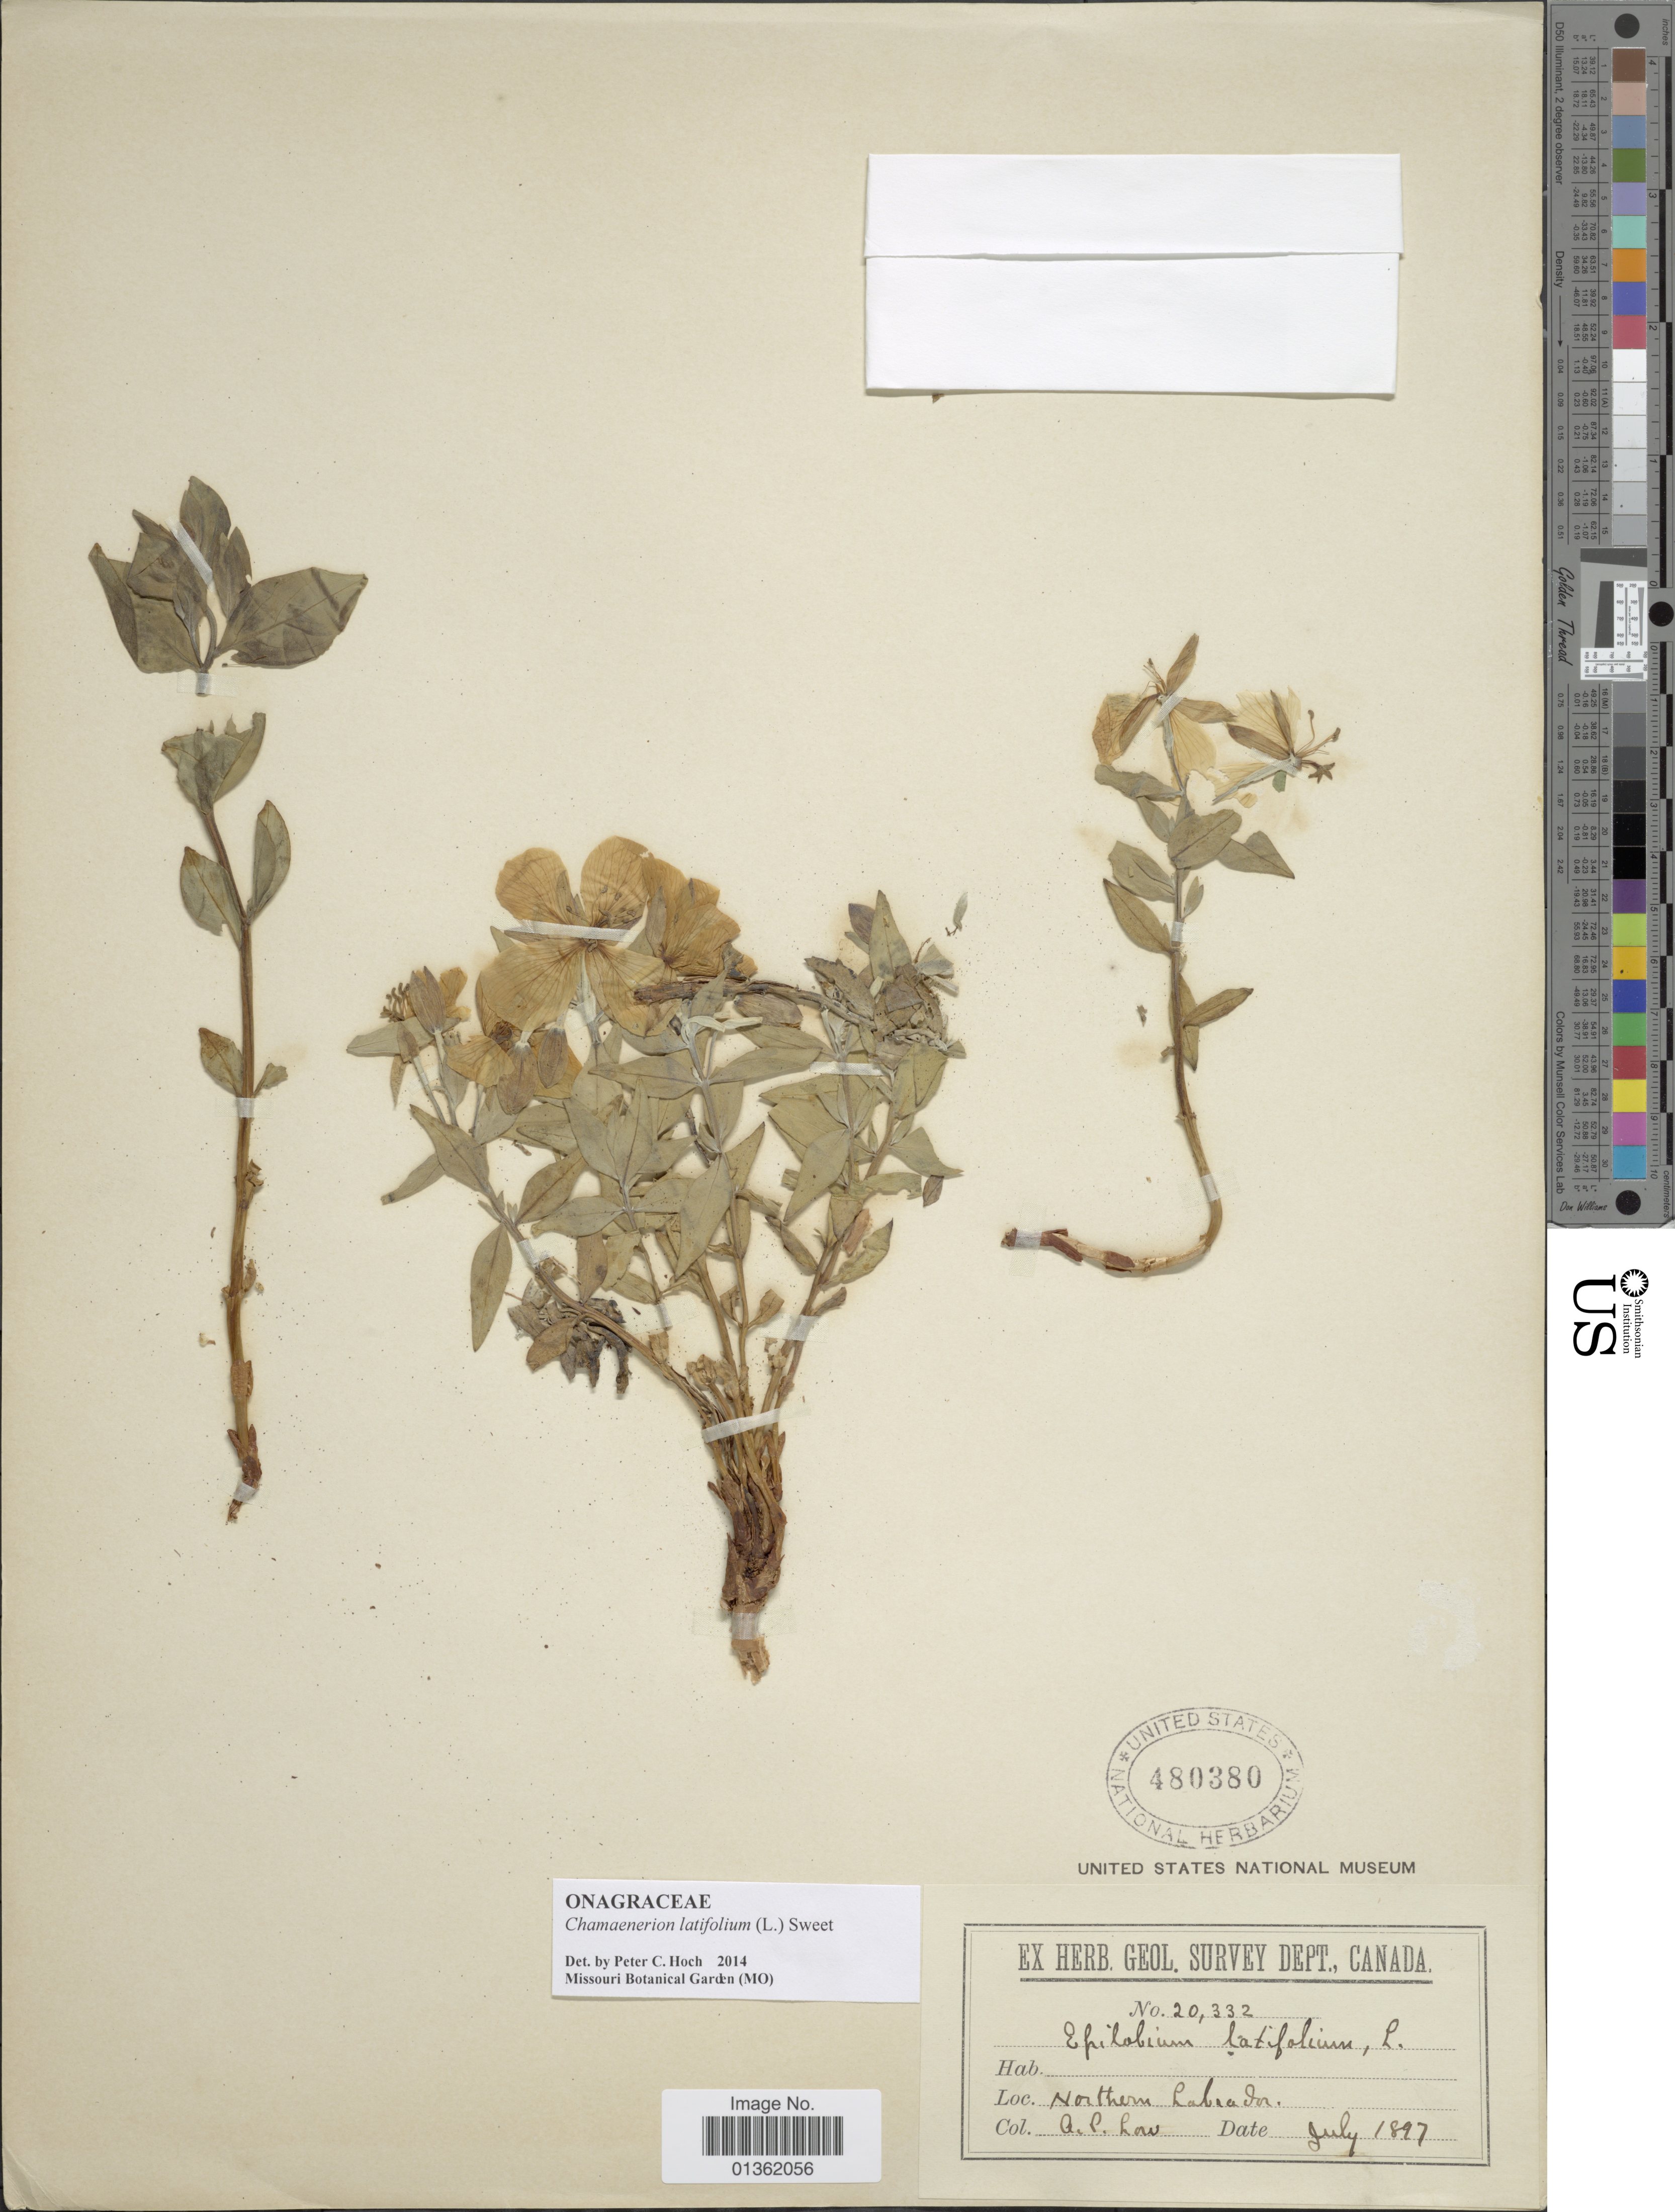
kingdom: Plantae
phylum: Tracheophyta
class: Magnoliopsida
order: Myrtales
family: Onagraceae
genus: Chamaenerion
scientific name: Chamaenerion latifolium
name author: (L.) Th. Fr. & Lange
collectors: A. Low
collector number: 20332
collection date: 1897-07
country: Canada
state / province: Newfoundland and Labrador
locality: Northern Labrador.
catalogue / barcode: US 480380